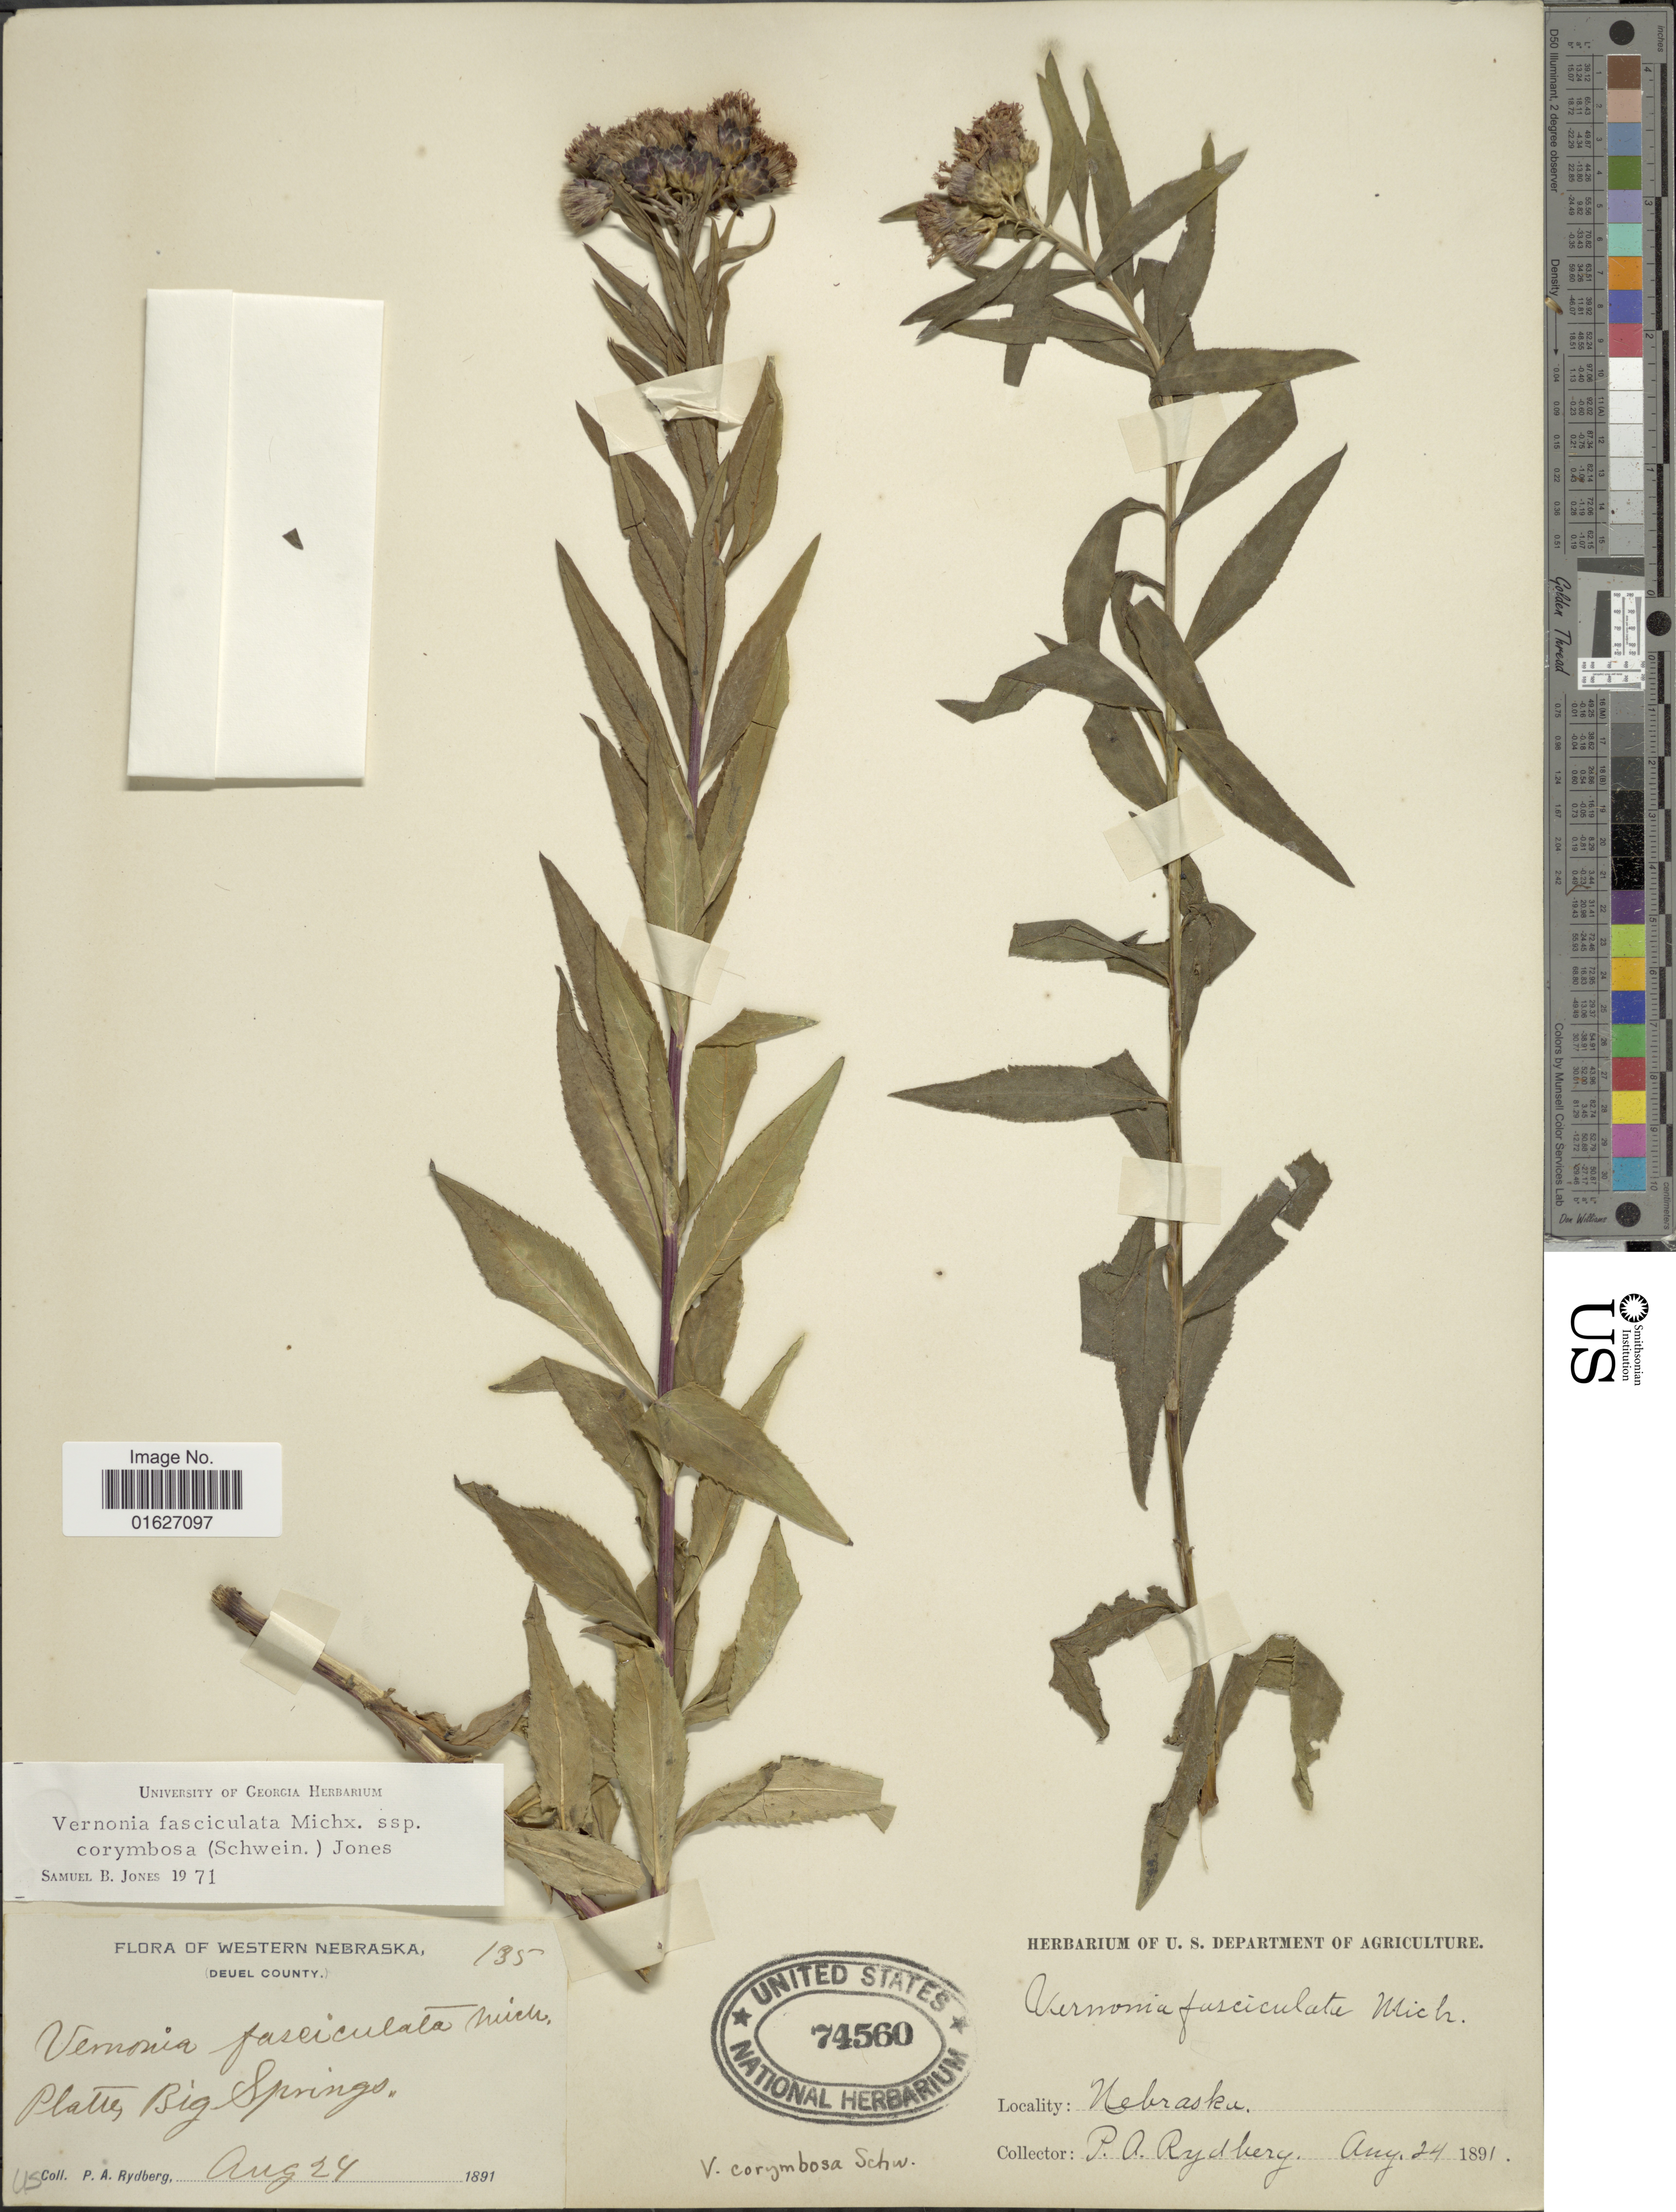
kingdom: Plantae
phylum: Tracheophyta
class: Magnoliopsida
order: Asterales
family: Asteraceae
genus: Vernonia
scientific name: Vernonia fasciculata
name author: Michx.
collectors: P. A. Rydberg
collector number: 135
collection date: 1891-08-24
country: United States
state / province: Nebraska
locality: Western Nebraska, Deuel County, Platte, Big Springs.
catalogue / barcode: US 74560